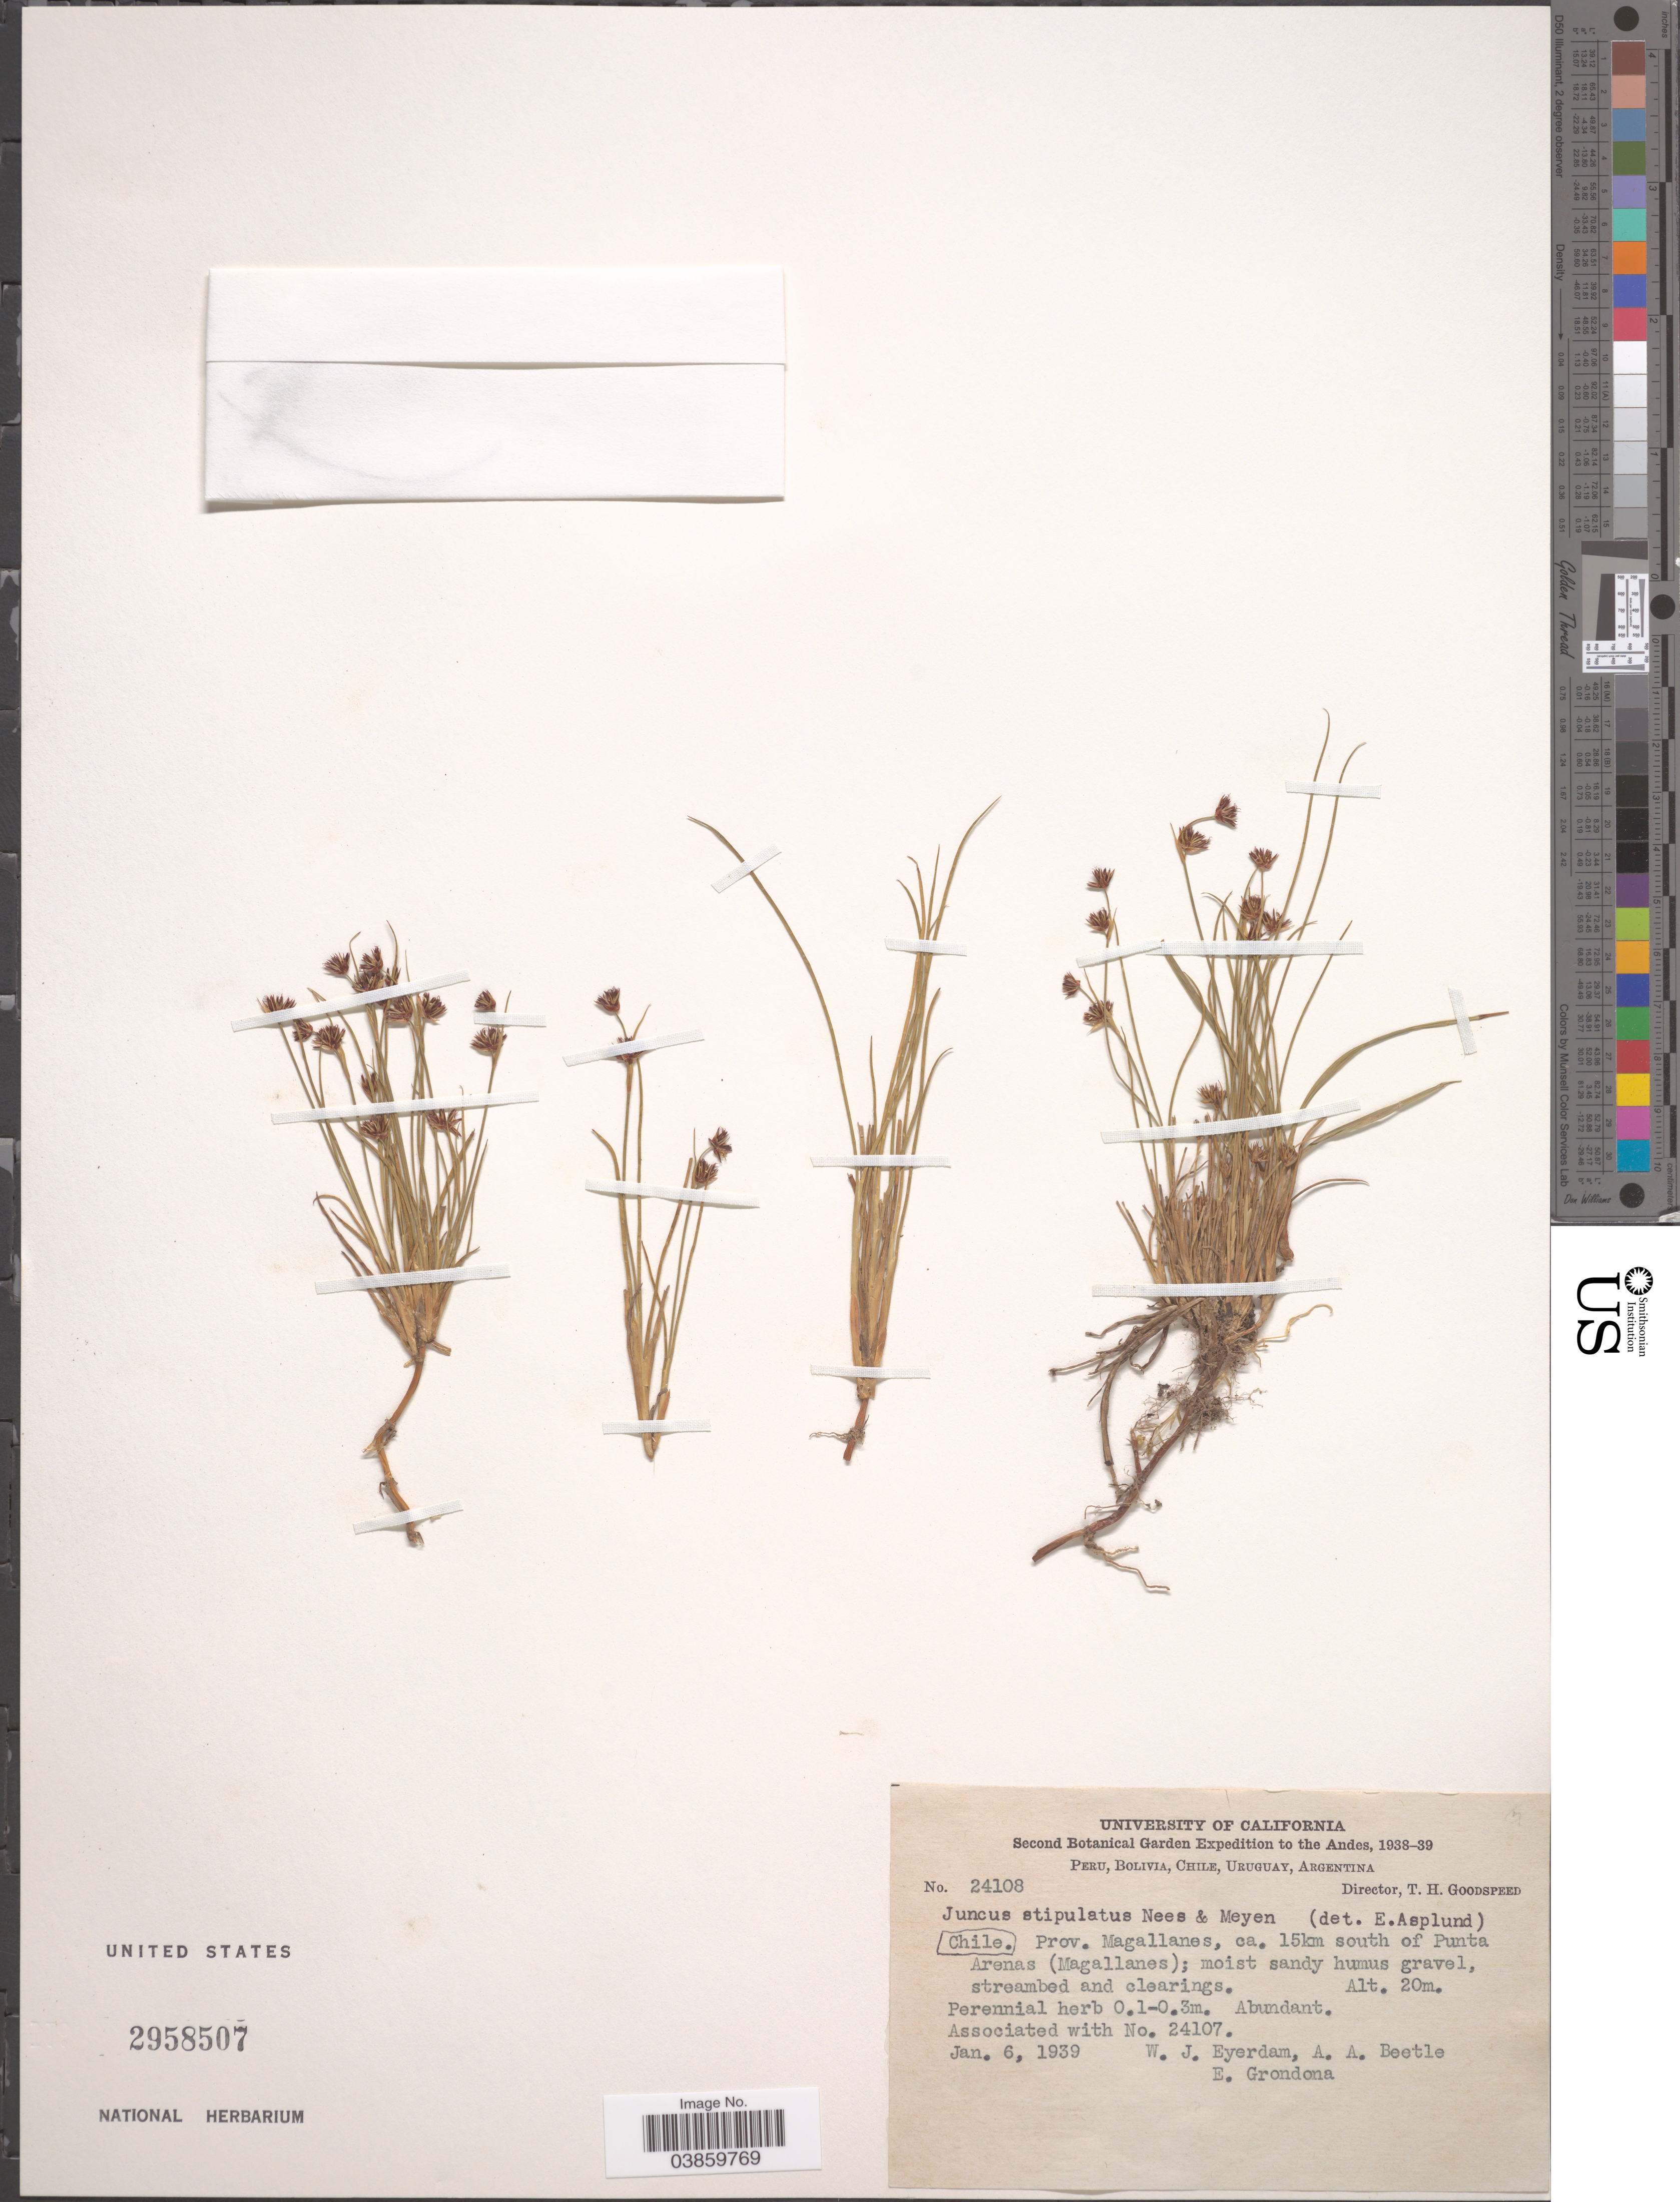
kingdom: Plantae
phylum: Tracheophyta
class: Liliopsida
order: Poales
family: Juncaceae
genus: Juncus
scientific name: Juncus stipulatus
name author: Nees & Meyen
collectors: W. J. Eyerdam, A. A. Beetle & E. Grondona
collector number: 24108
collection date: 1939-01-06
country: Chile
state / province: Magallanes y de la Antártica Chilena (XII)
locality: The Andes. Prov. Magallanes, ca. 15km south of Punta Arenas (Magallanes).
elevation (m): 20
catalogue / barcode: US 2958507